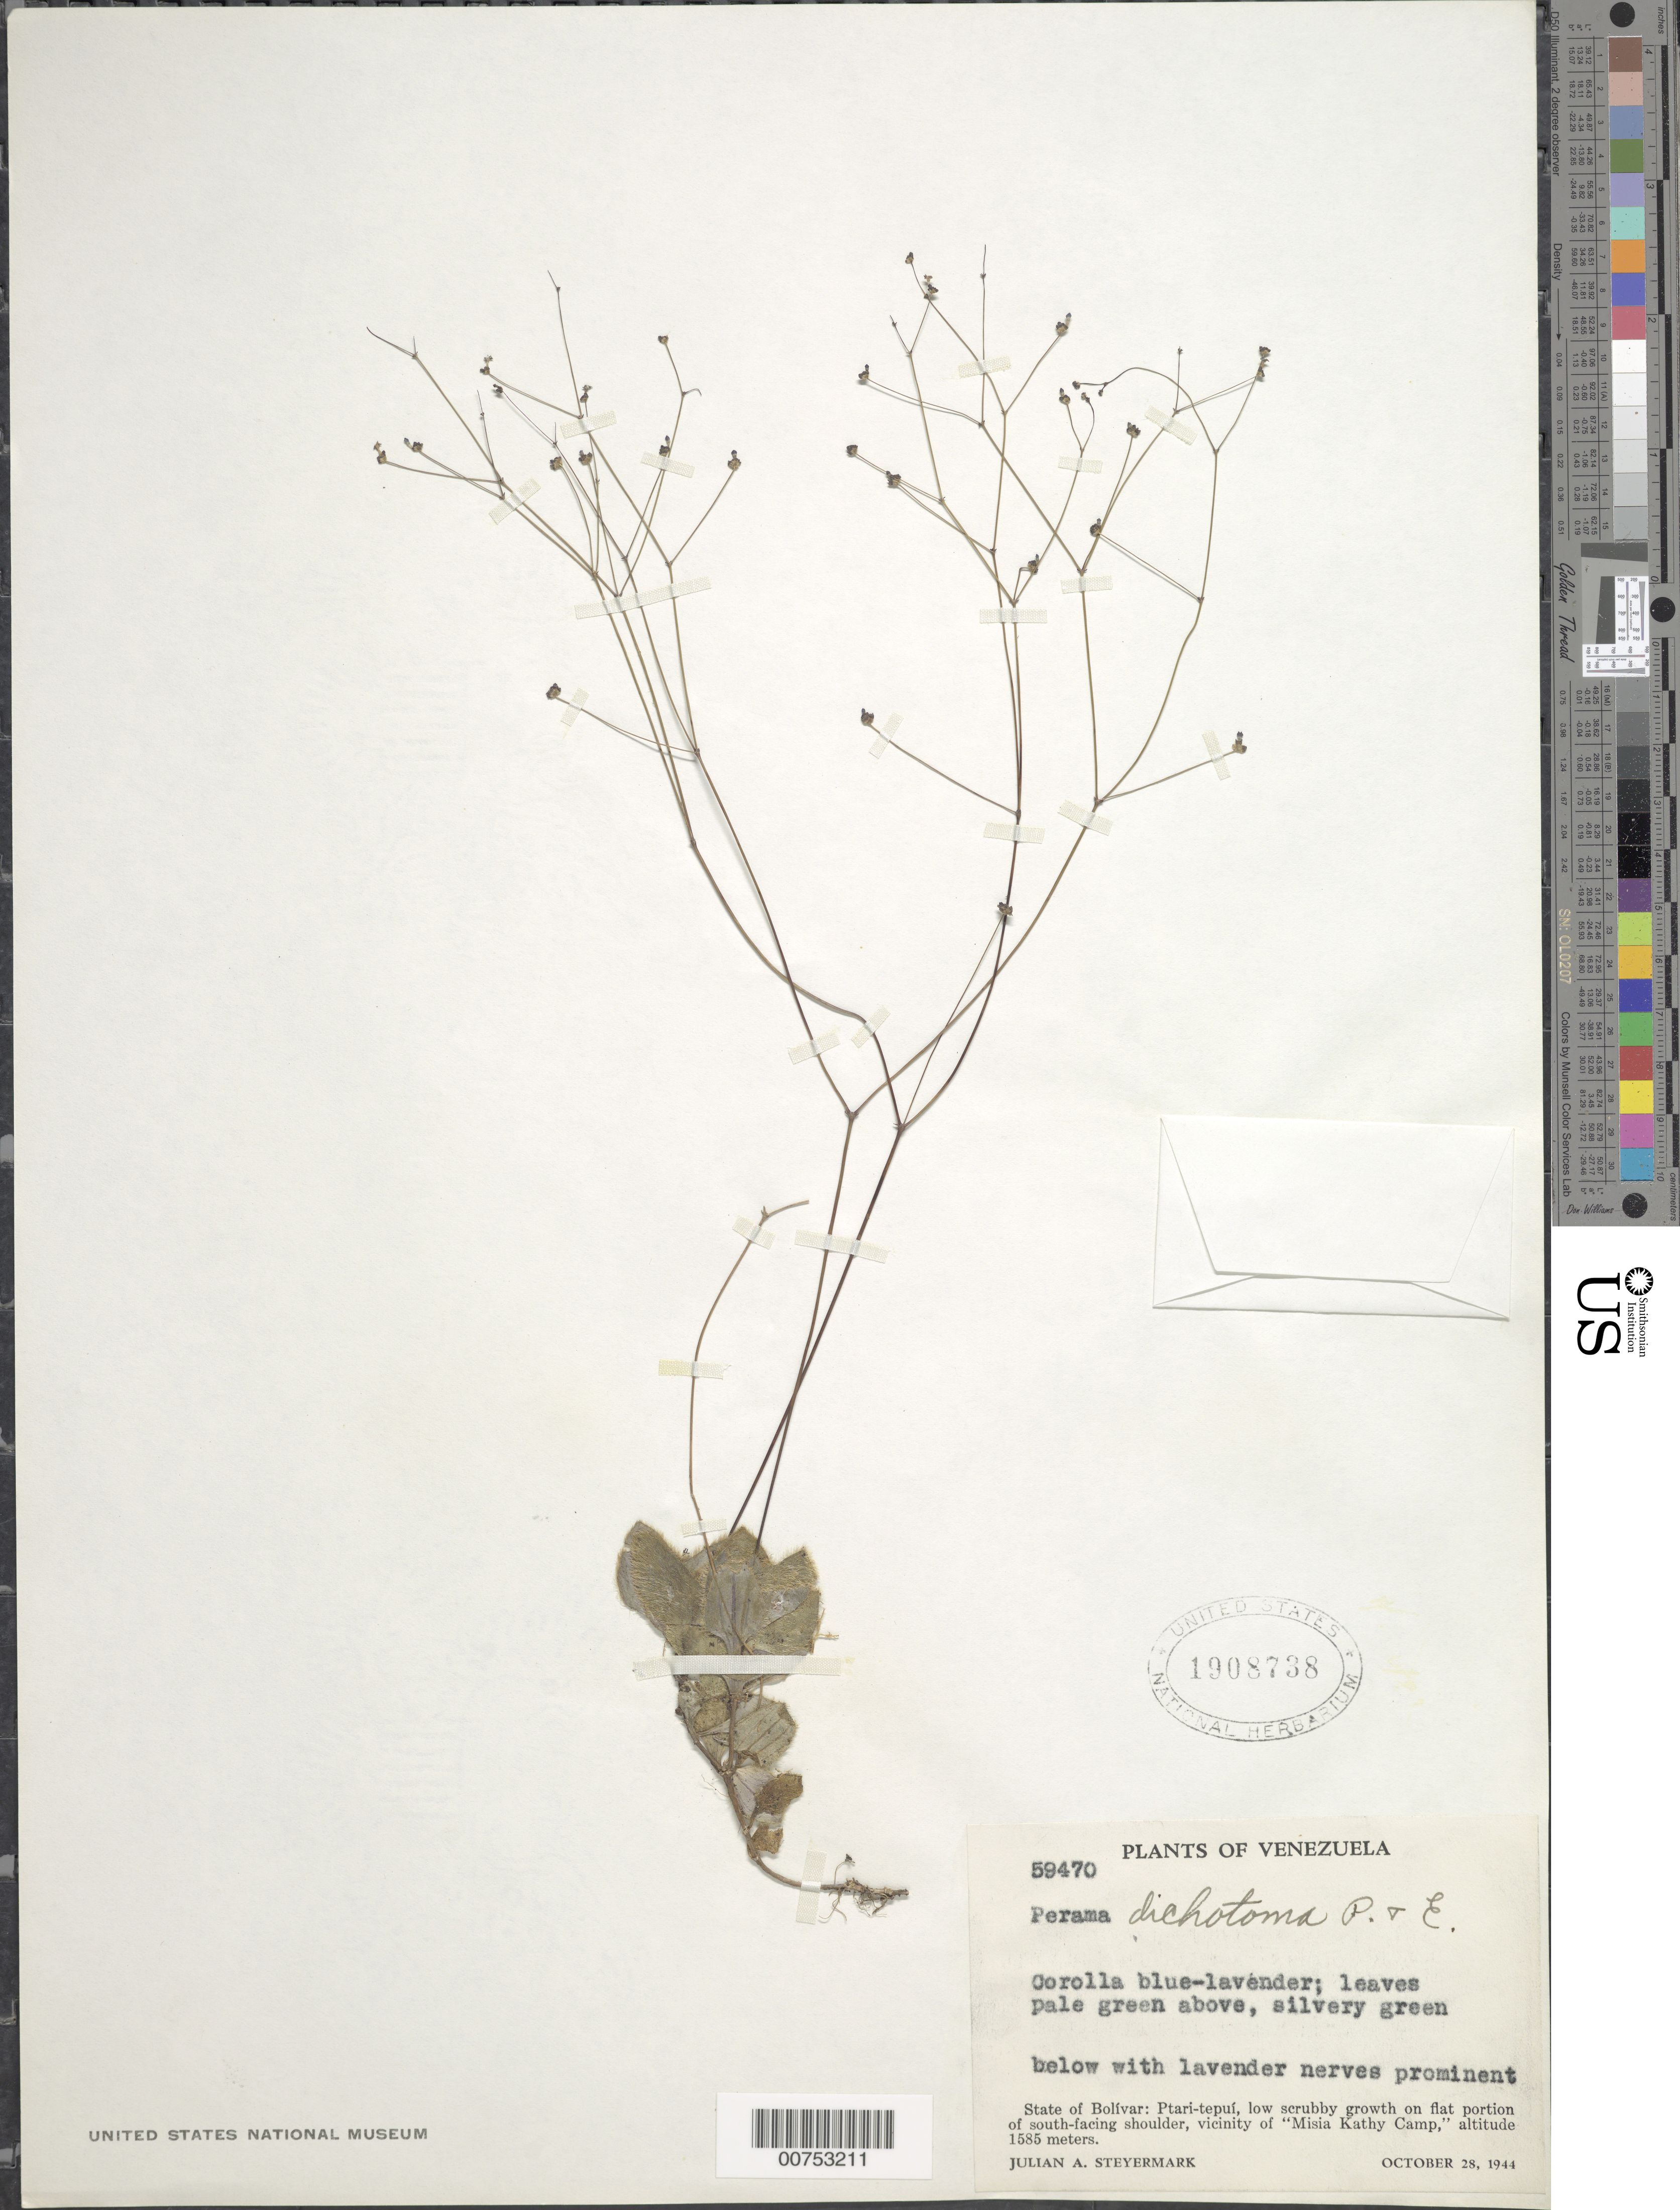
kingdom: Plantae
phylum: Tracheophyta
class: Magnoliopsida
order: Gentianales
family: Rubiaceae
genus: Perama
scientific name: Perama dichotoma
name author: Poepp.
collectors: J. Steyermark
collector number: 59470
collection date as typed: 28-Oct-44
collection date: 1944-10-28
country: Venezuela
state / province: Bolívar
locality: Ptari-tepuí, vic "Misia Kathy Camp"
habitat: Low scrubby growth on flat portion of south-facing shoulder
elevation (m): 1585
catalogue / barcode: US 1908738